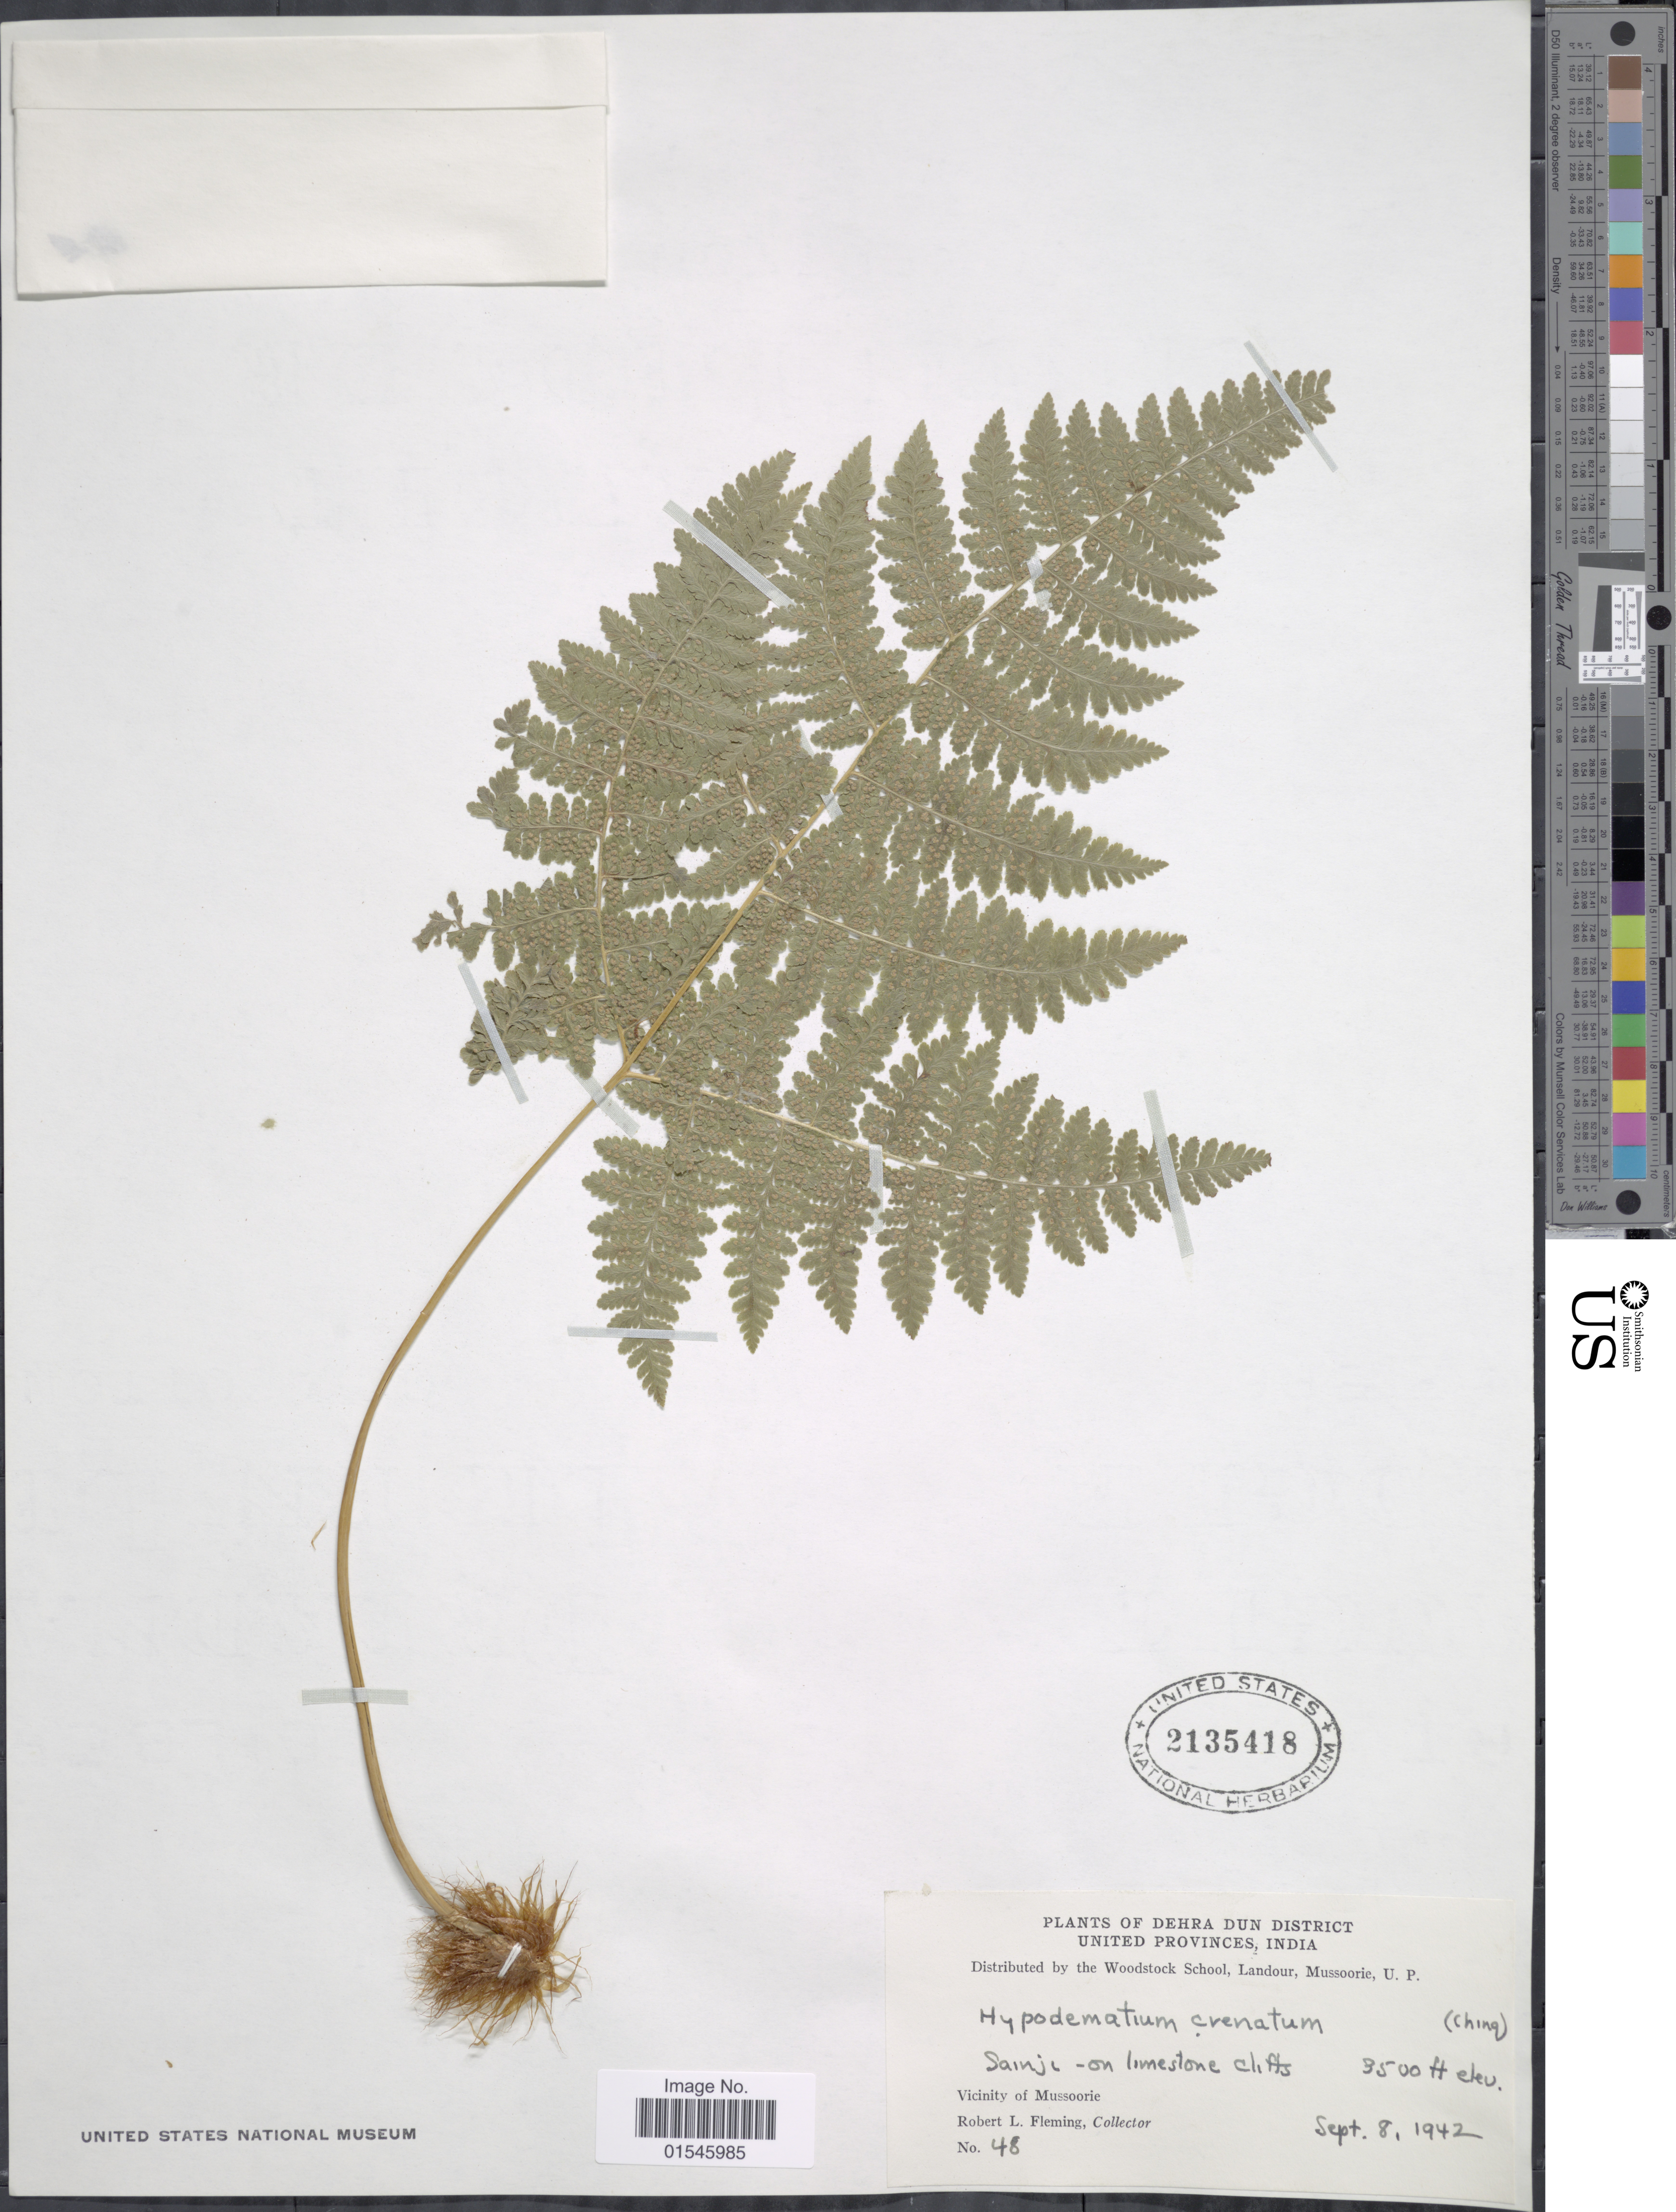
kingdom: Plantae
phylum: Tracheophyta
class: Polypodiopsida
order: Polypodiales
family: Hypodematiaceae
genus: Hypodematium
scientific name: Hypodematium crenatum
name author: (Forssk.) Kuhn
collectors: R. Fleming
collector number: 48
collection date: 1942-09-08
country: India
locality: Dehra Dun District United Provinces, Sainje - on limestone cliffs, Vicinity of Mussoorie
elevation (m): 1067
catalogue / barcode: US 2135418